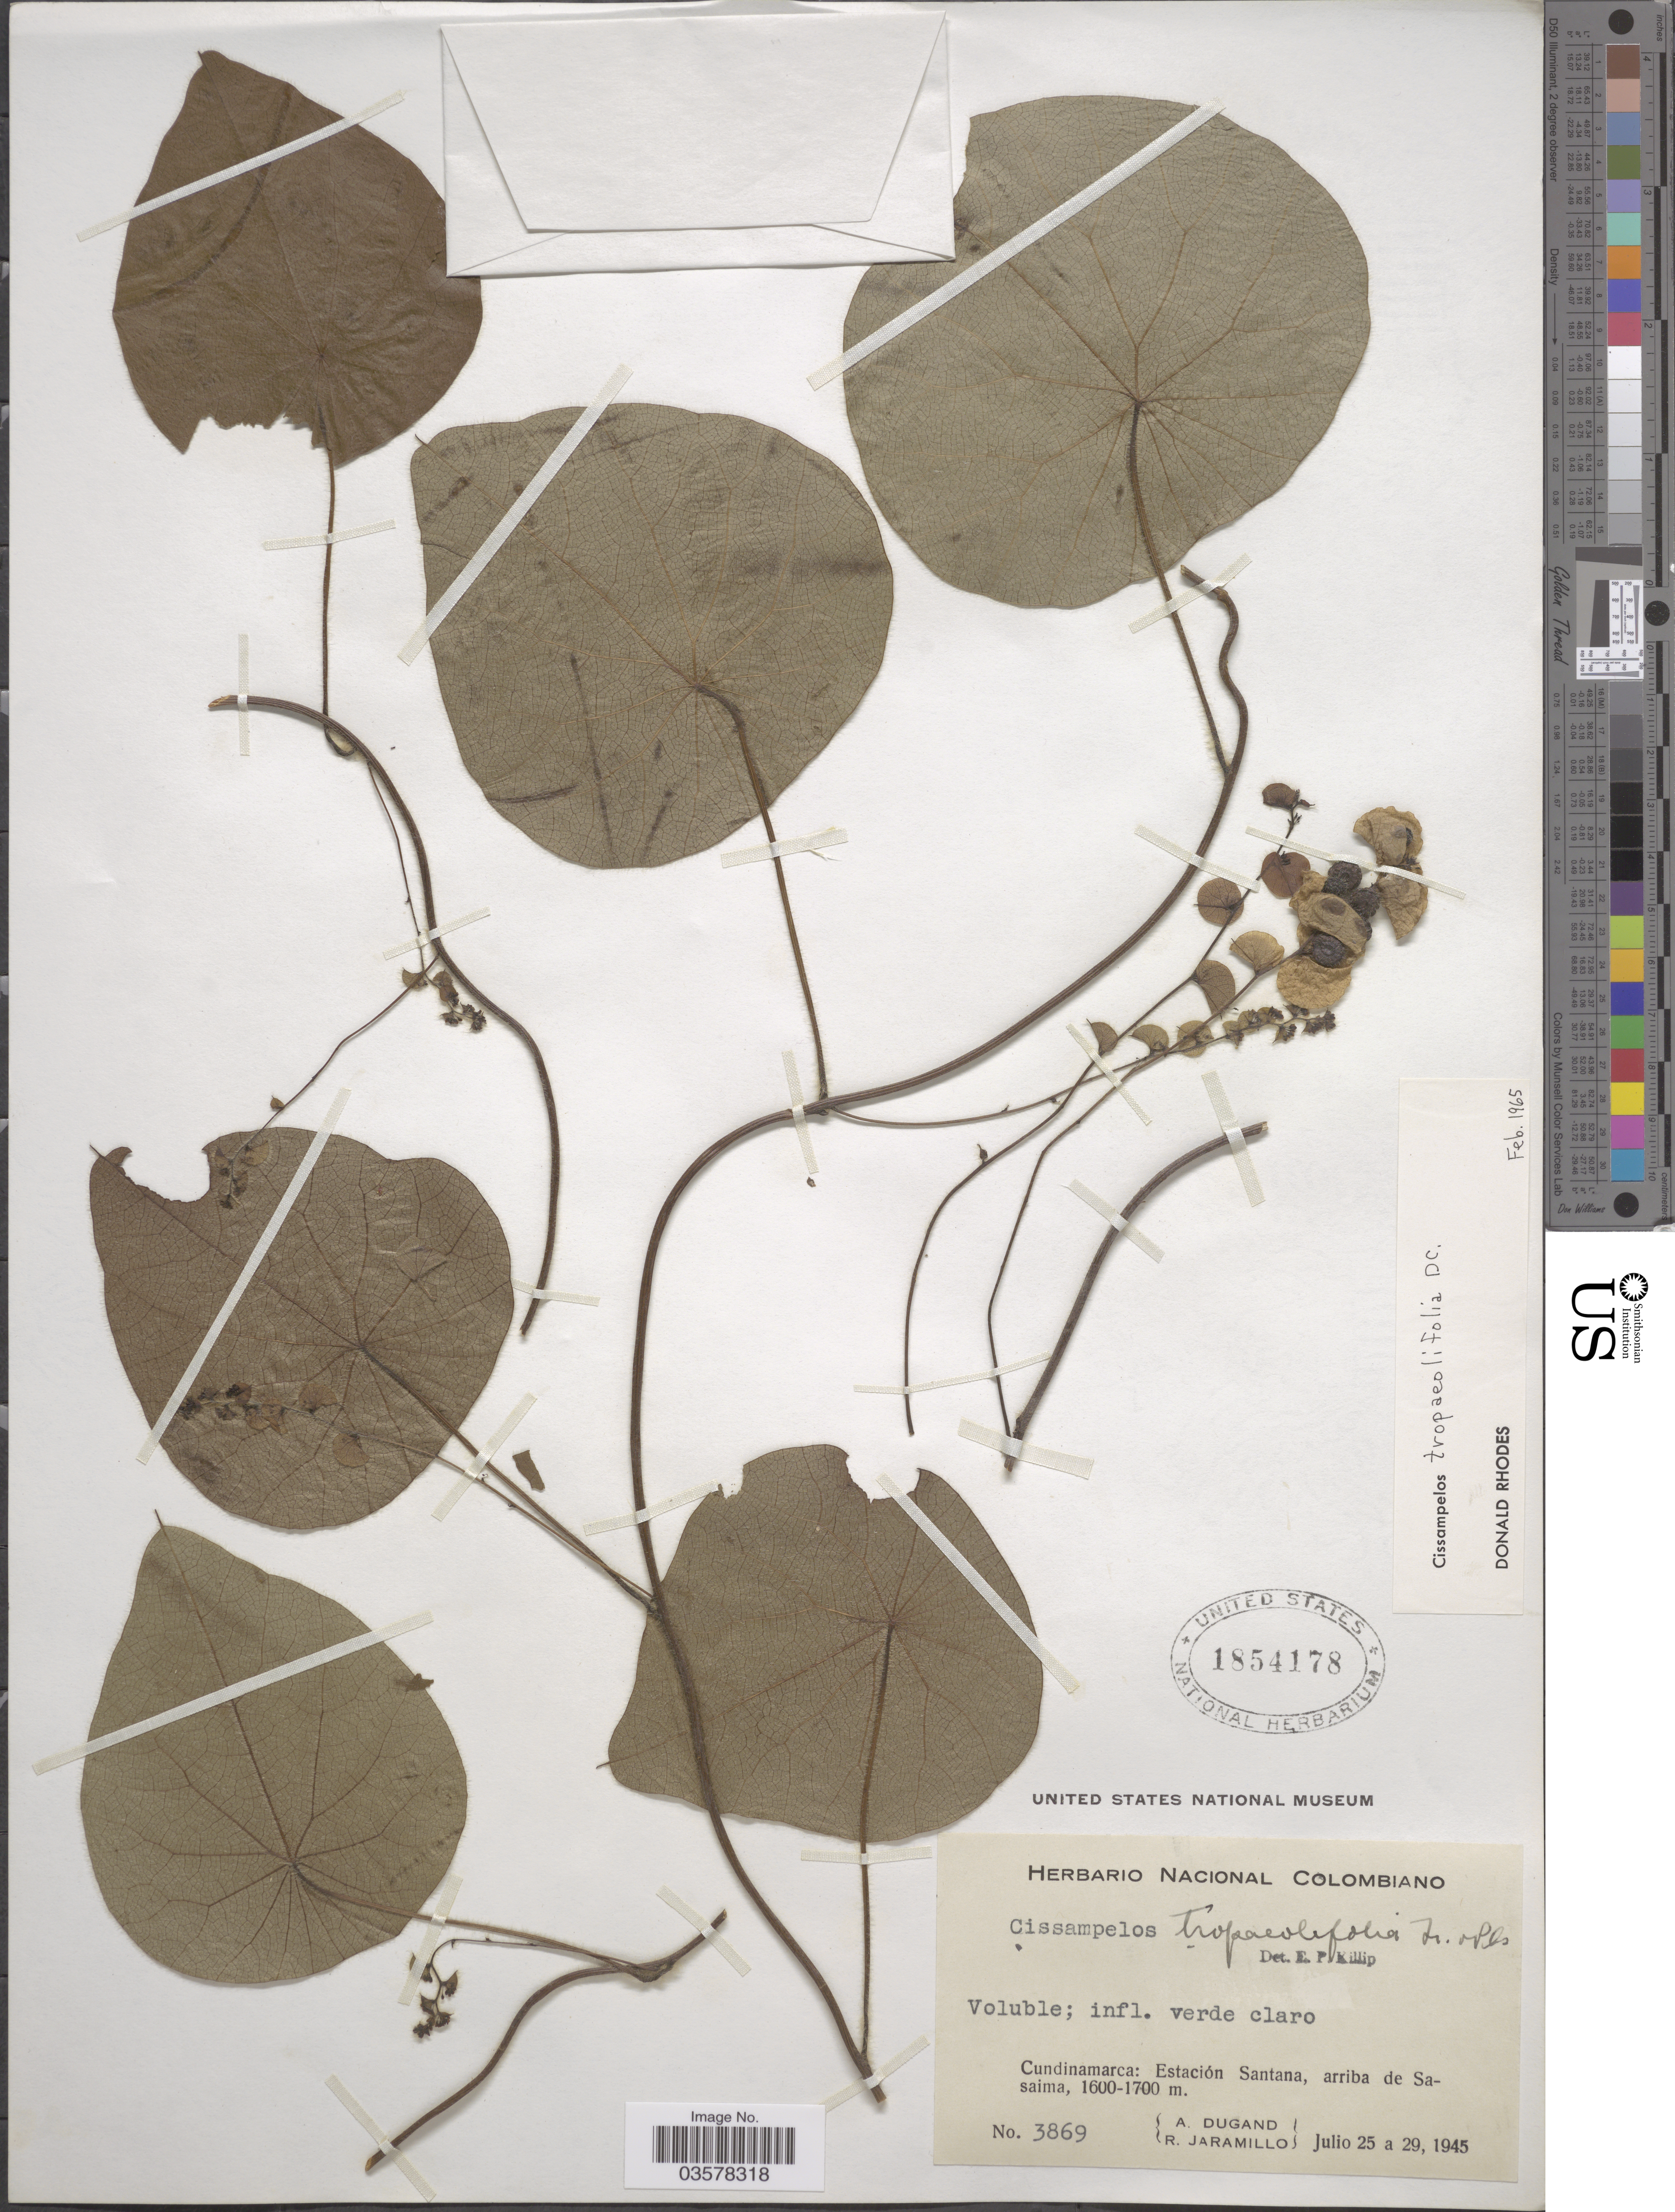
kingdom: Plantae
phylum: Tracheophyta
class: Magnoliopsida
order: Ranunculales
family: Menispermaceae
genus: Cissampelos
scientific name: Cissampelos tropaeolifolia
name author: DC.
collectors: A. Dugand & R. Jaramillo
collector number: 3869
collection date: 1945-07-25/1945-07-29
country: Colombia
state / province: Cundinamarca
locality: Estación Santana, arriba de Sasaima.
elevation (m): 1600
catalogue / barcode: US 1854178